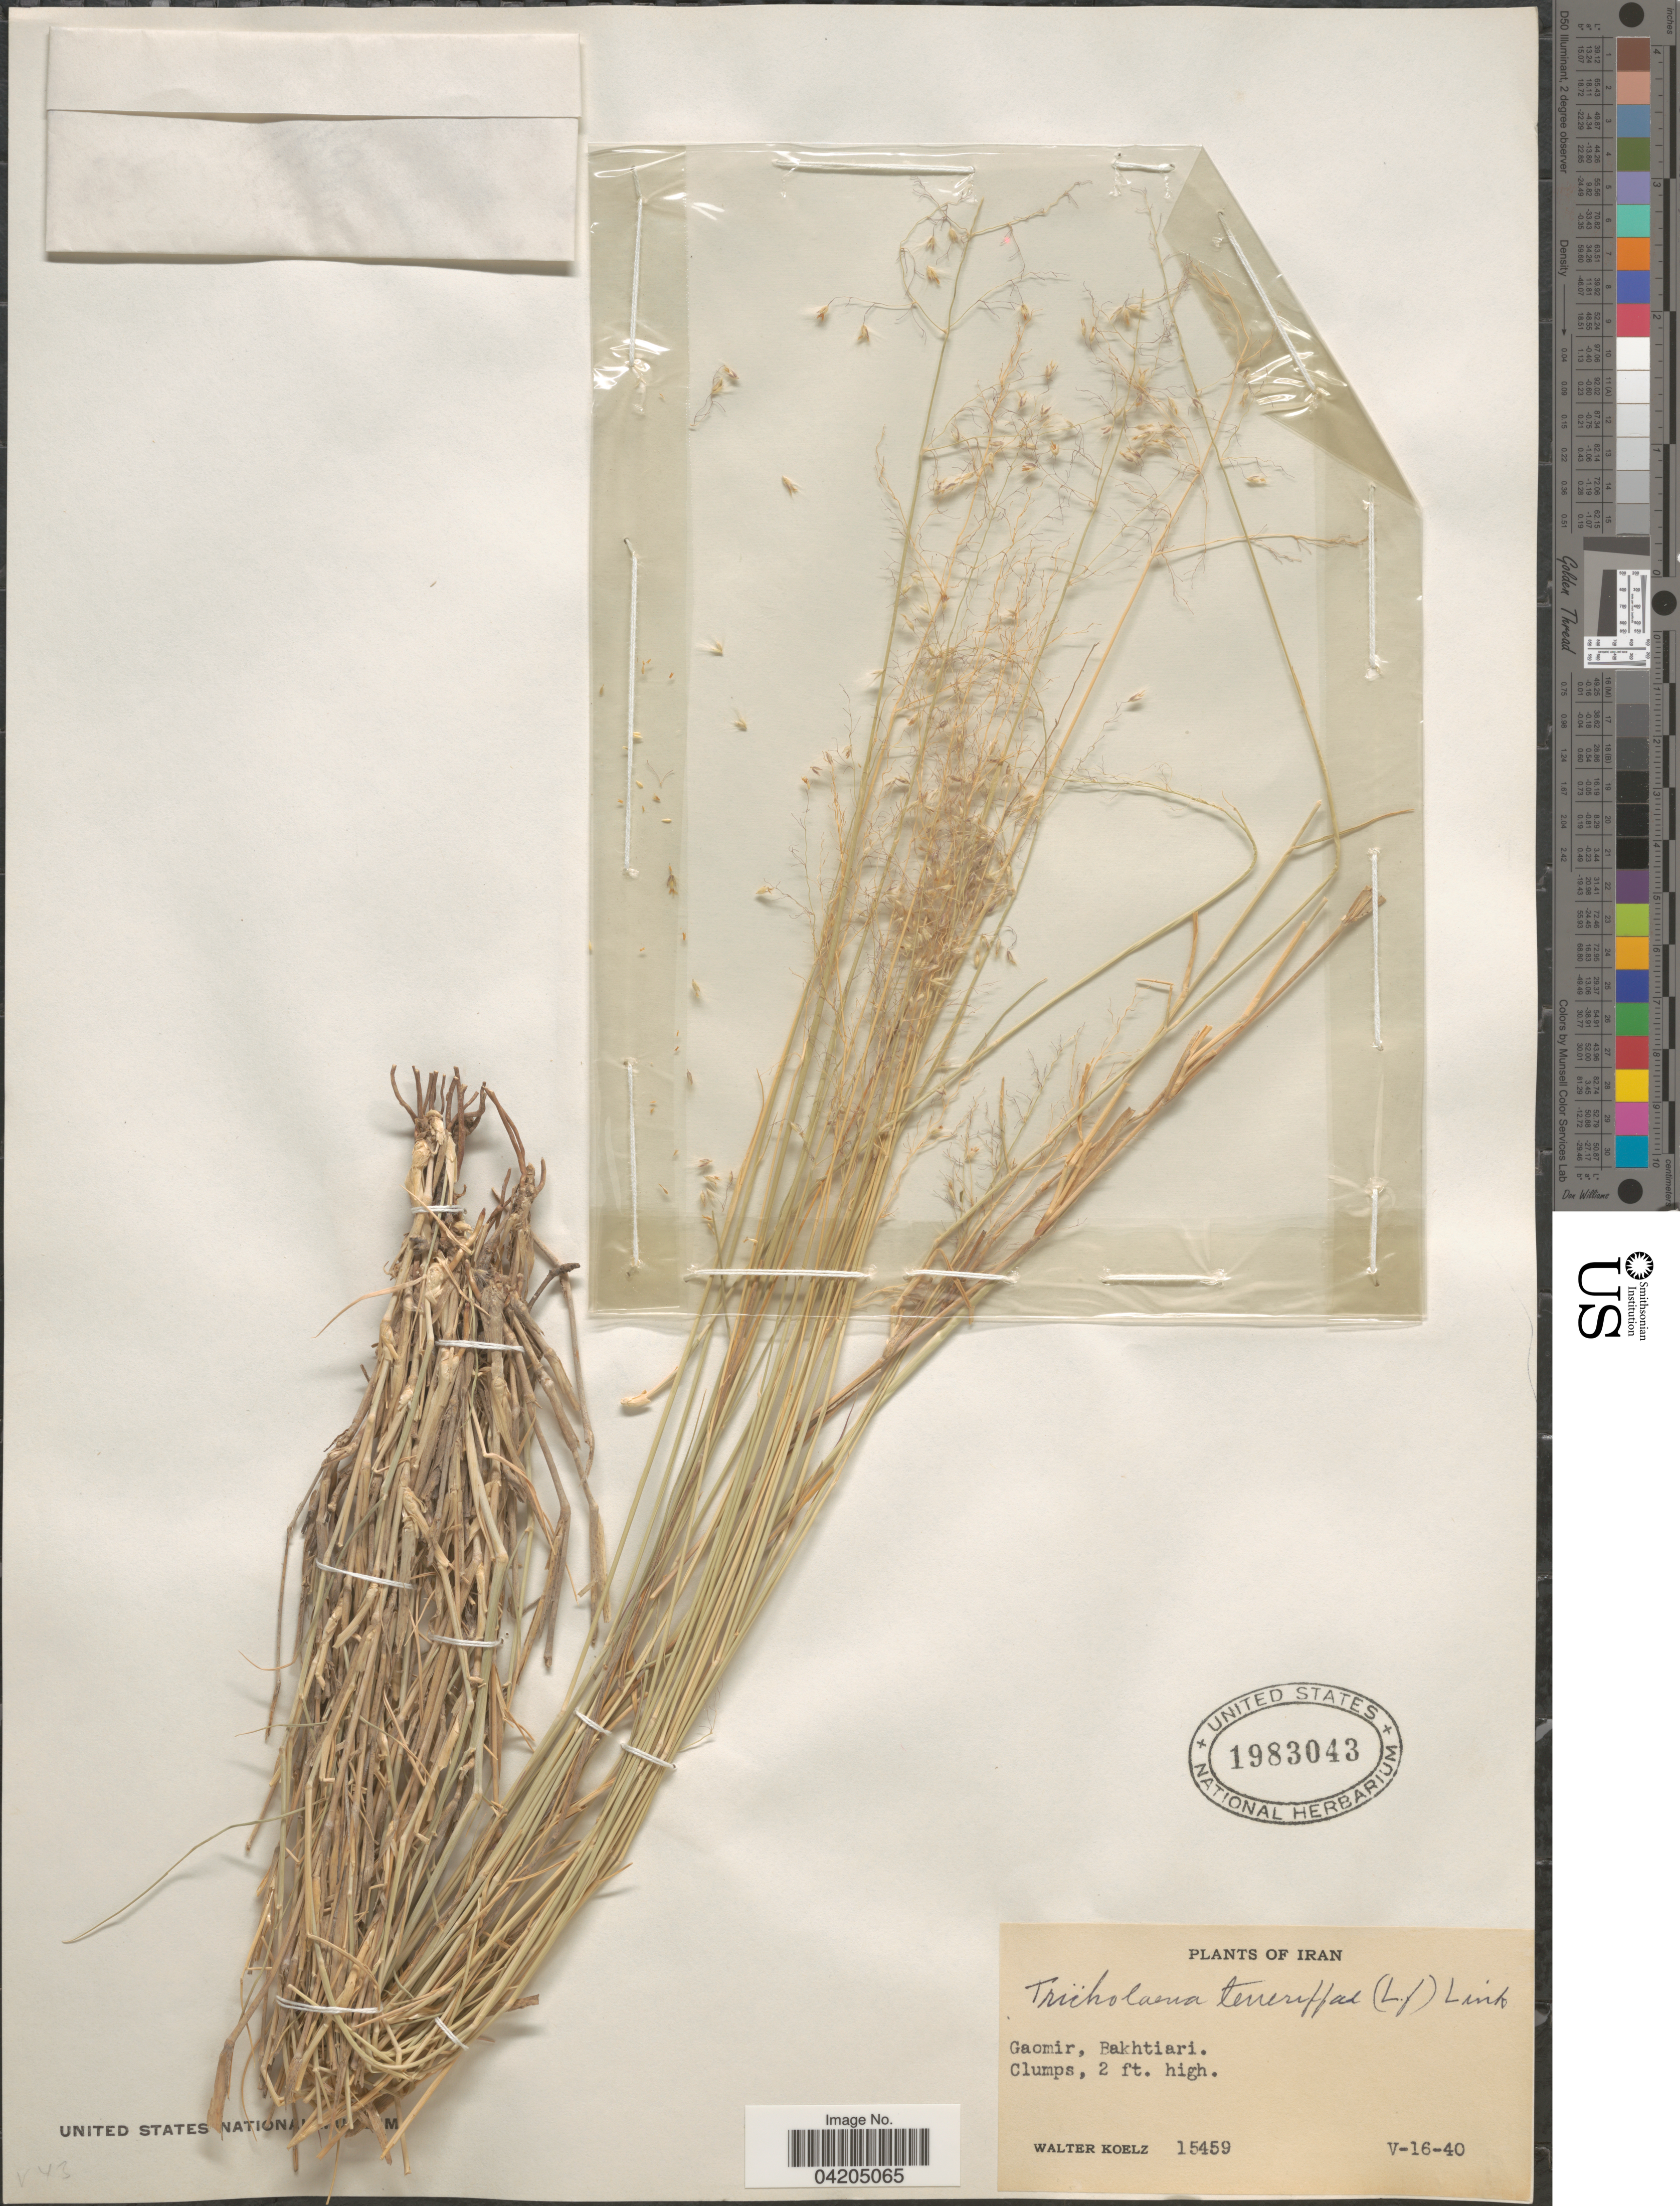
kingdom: Plantae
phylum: Tracheophyta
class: Liliopsida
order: Poales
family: Poaceae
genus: Tricholaena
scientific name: Tricholaena teneriffae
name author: (L.) Link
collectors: W. N. Koelz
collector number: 15459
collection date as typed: Transcribed d/m/y: 16/5/40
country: Iran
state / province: Chahar Mahaal and Bakhtiari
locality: Gaomir, Bakhtiari.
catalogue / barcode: US 1983043